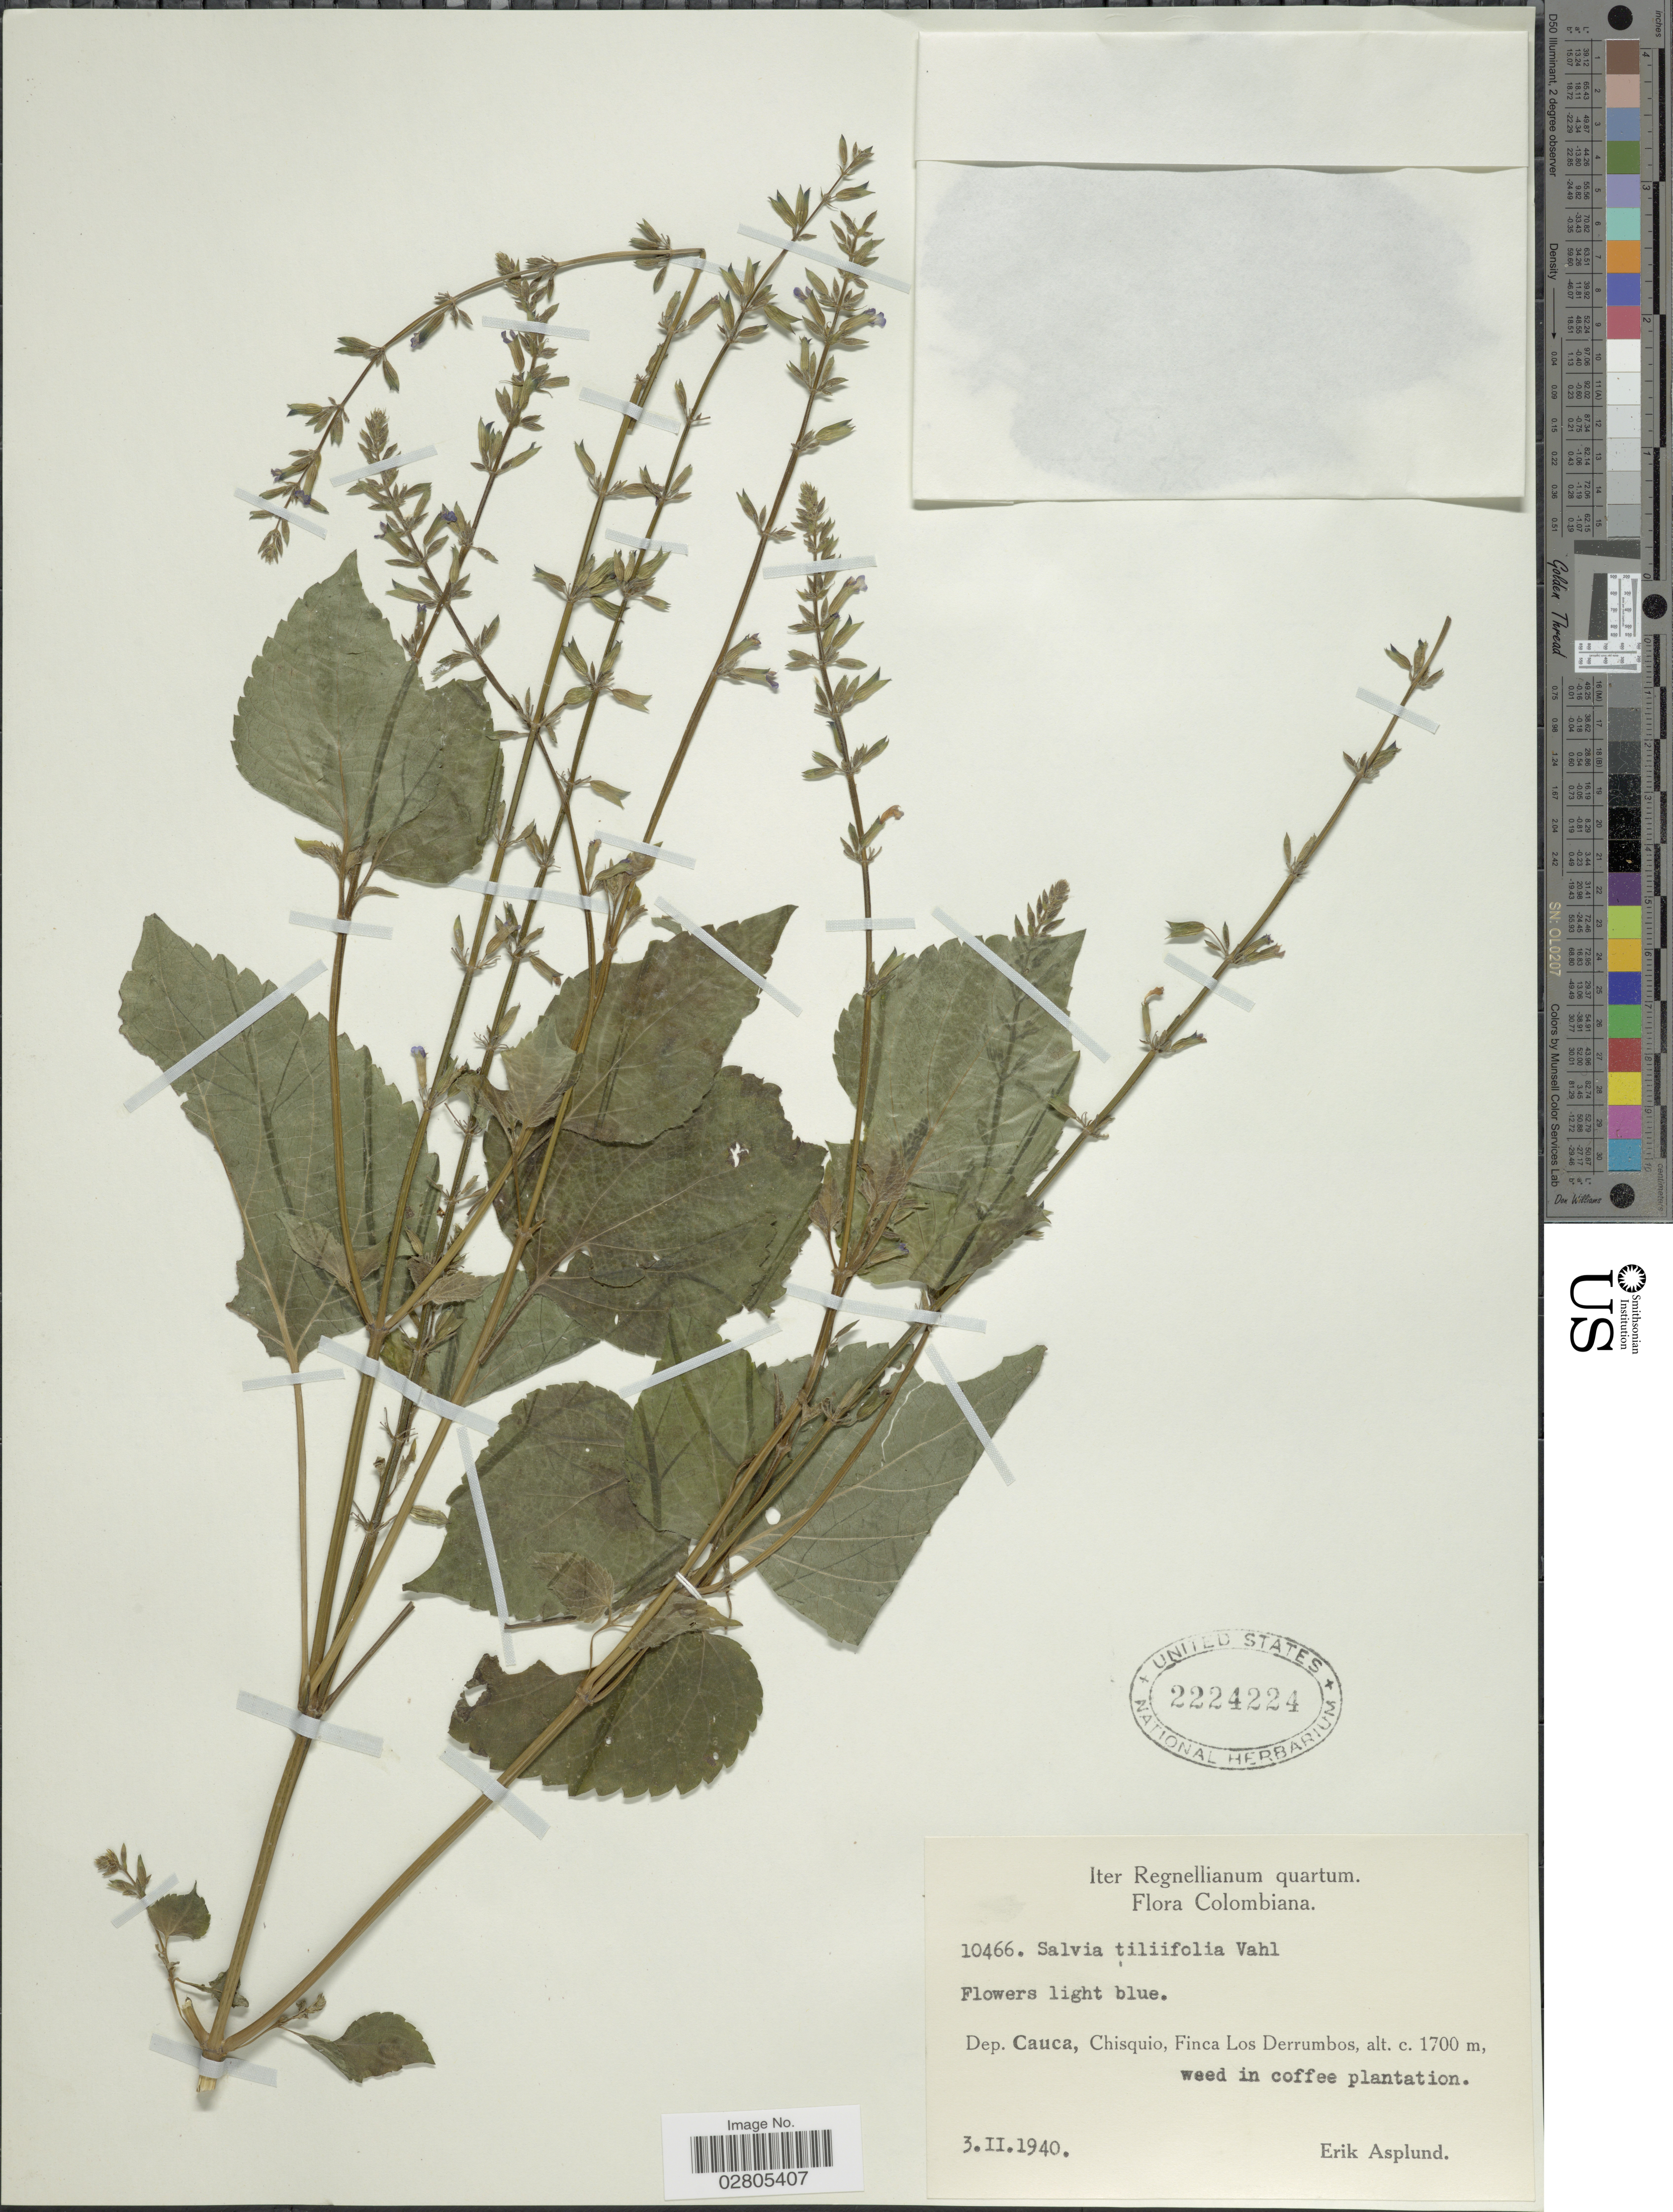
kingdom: Plantae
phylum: Tracheophyta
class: Magnoliopsida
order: Lamiales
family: Lamiaceae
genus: Salvia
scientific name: Salvia tiliifolia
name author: Vahl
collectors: E. Asplund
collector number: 10466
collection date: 1940-02-03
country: Colombia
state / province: Cauca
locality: Dep. Cauca, Chisquio, Finca Los Derrumbos.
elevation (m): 1700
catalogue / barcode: US 2224224